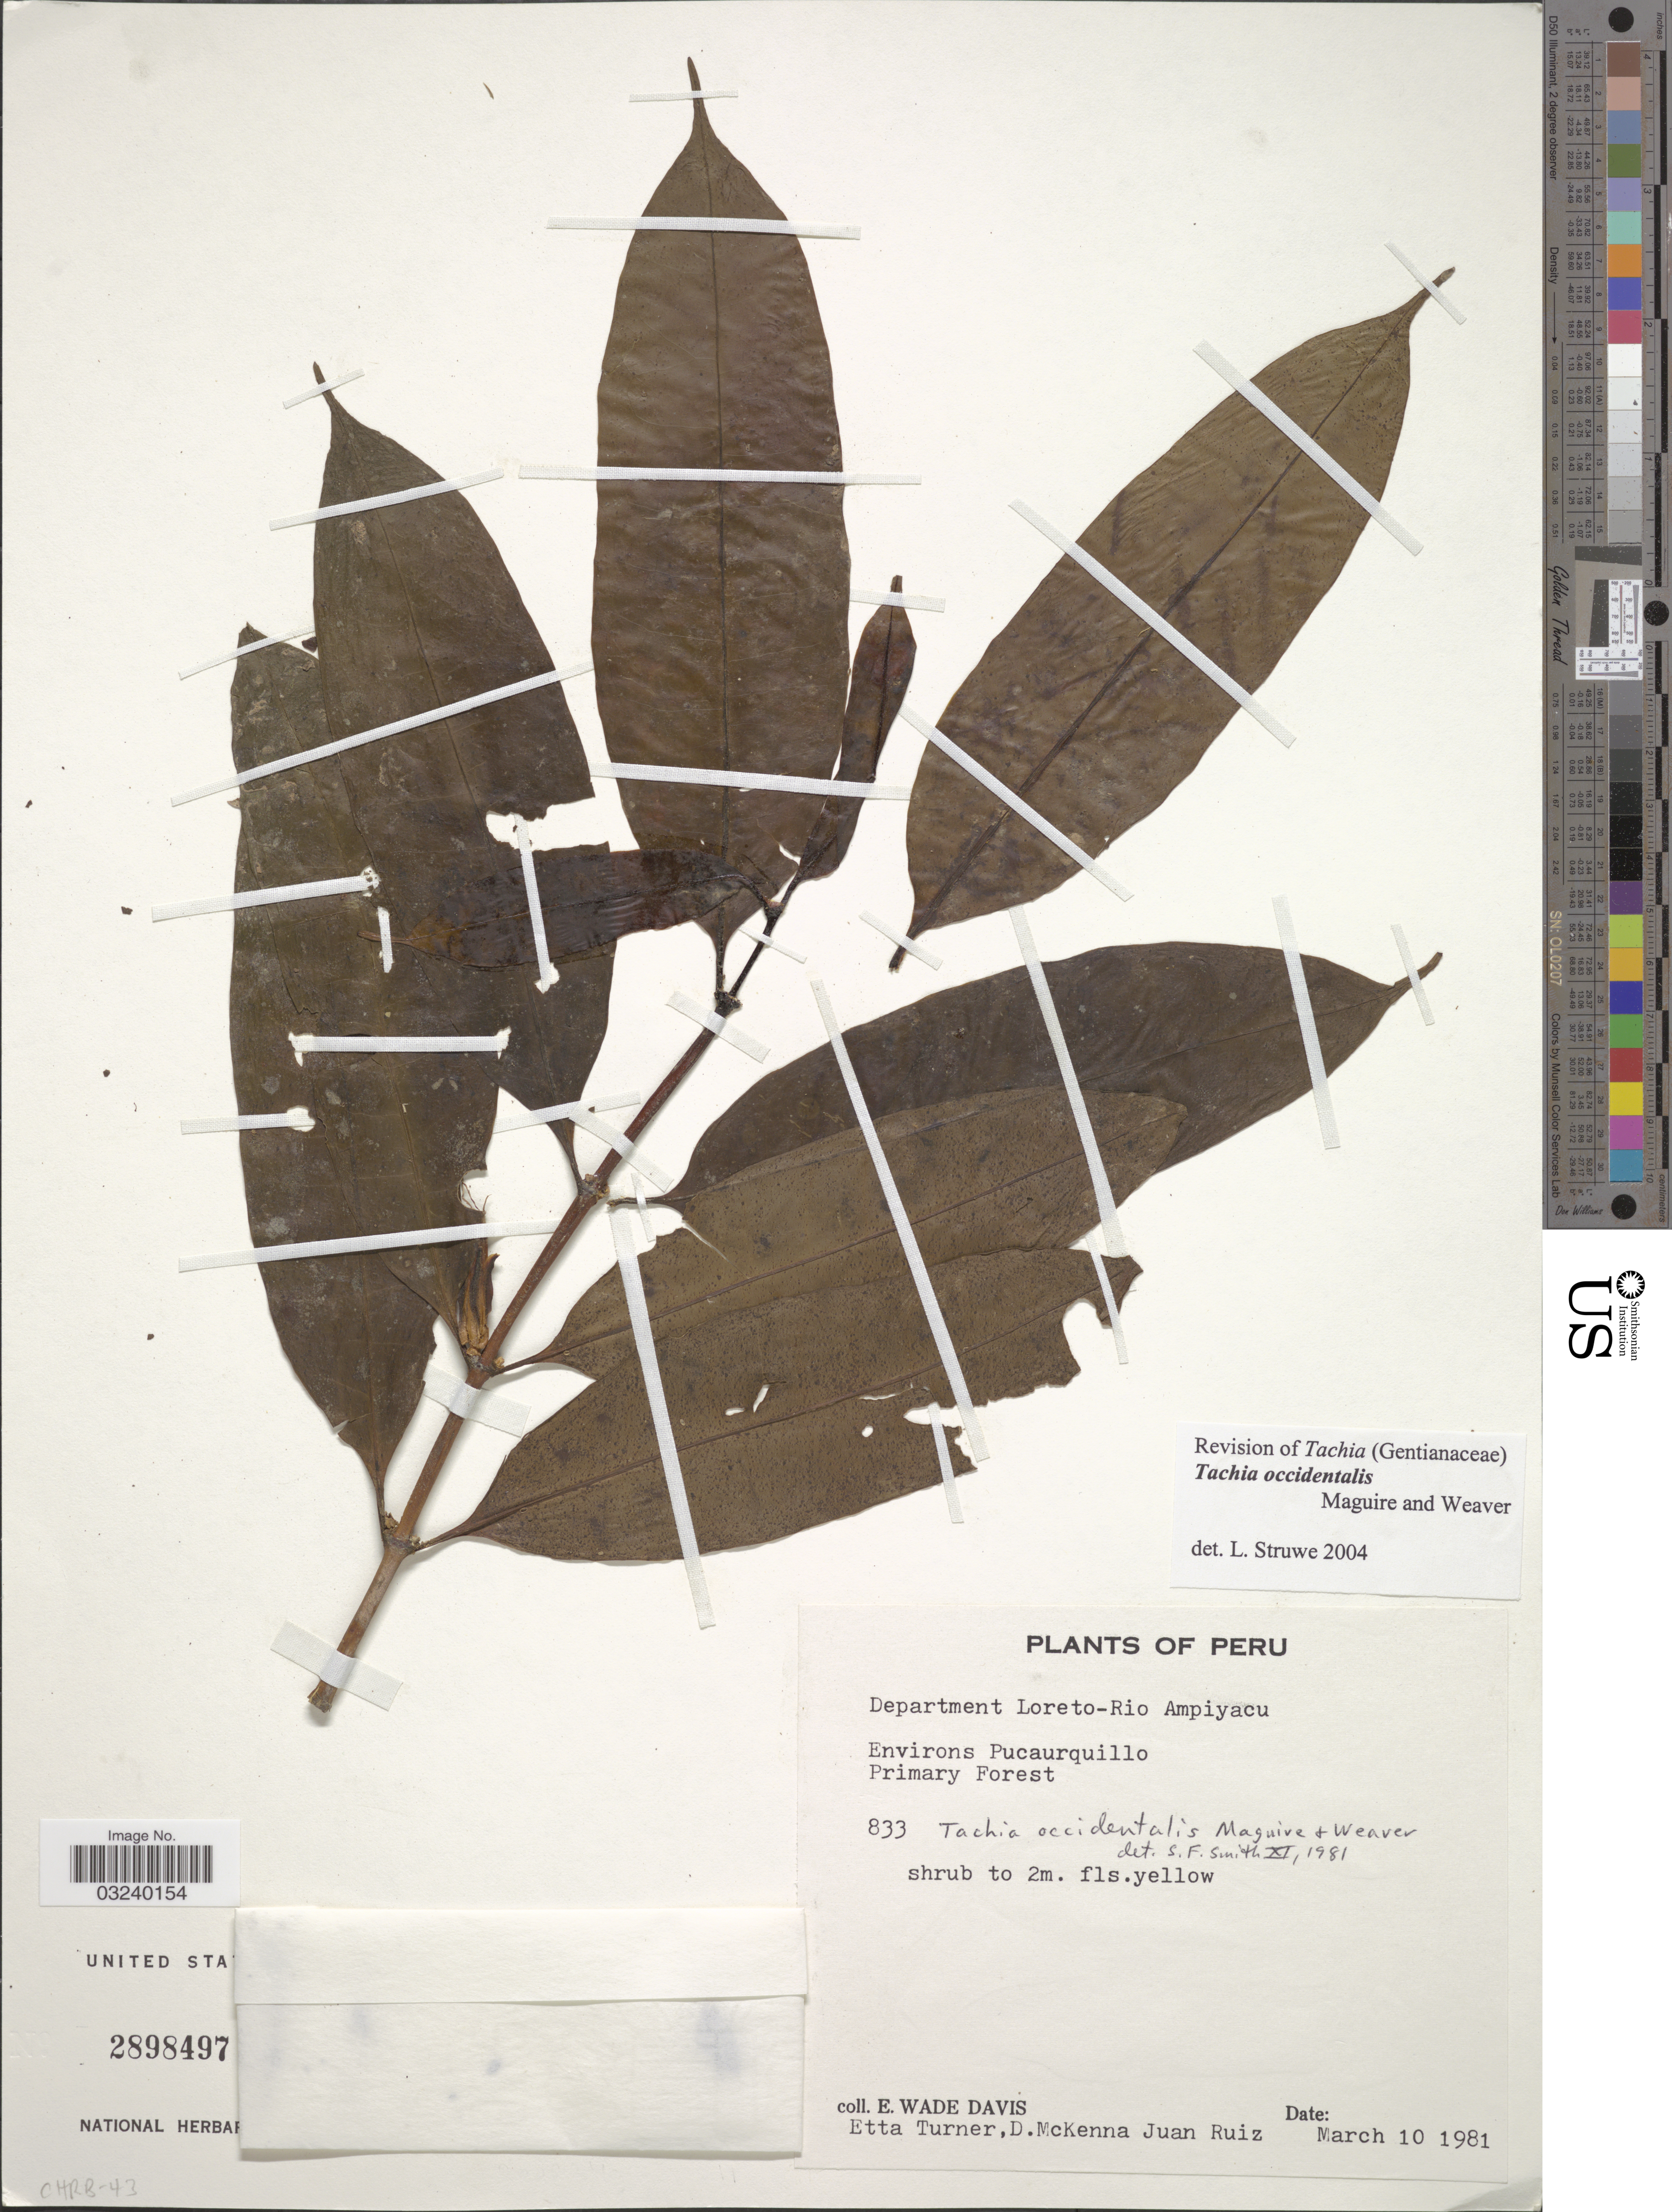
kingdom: Plantae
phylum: Tracheophyta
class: Magnoliopsida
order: Gentianales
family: Gentianaceae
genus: Tachia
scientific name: Tachia occidentalis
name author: Maguire & Weaver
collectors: E. W. Davis, E. Turner, D. McKenna & J. Ruíz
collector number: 833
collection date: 1981-03-10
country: Peru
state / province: Loreto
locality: Department Loreto-Rio Ampiyacu, Environs Pucaurquillo.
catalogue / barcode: US 2898497